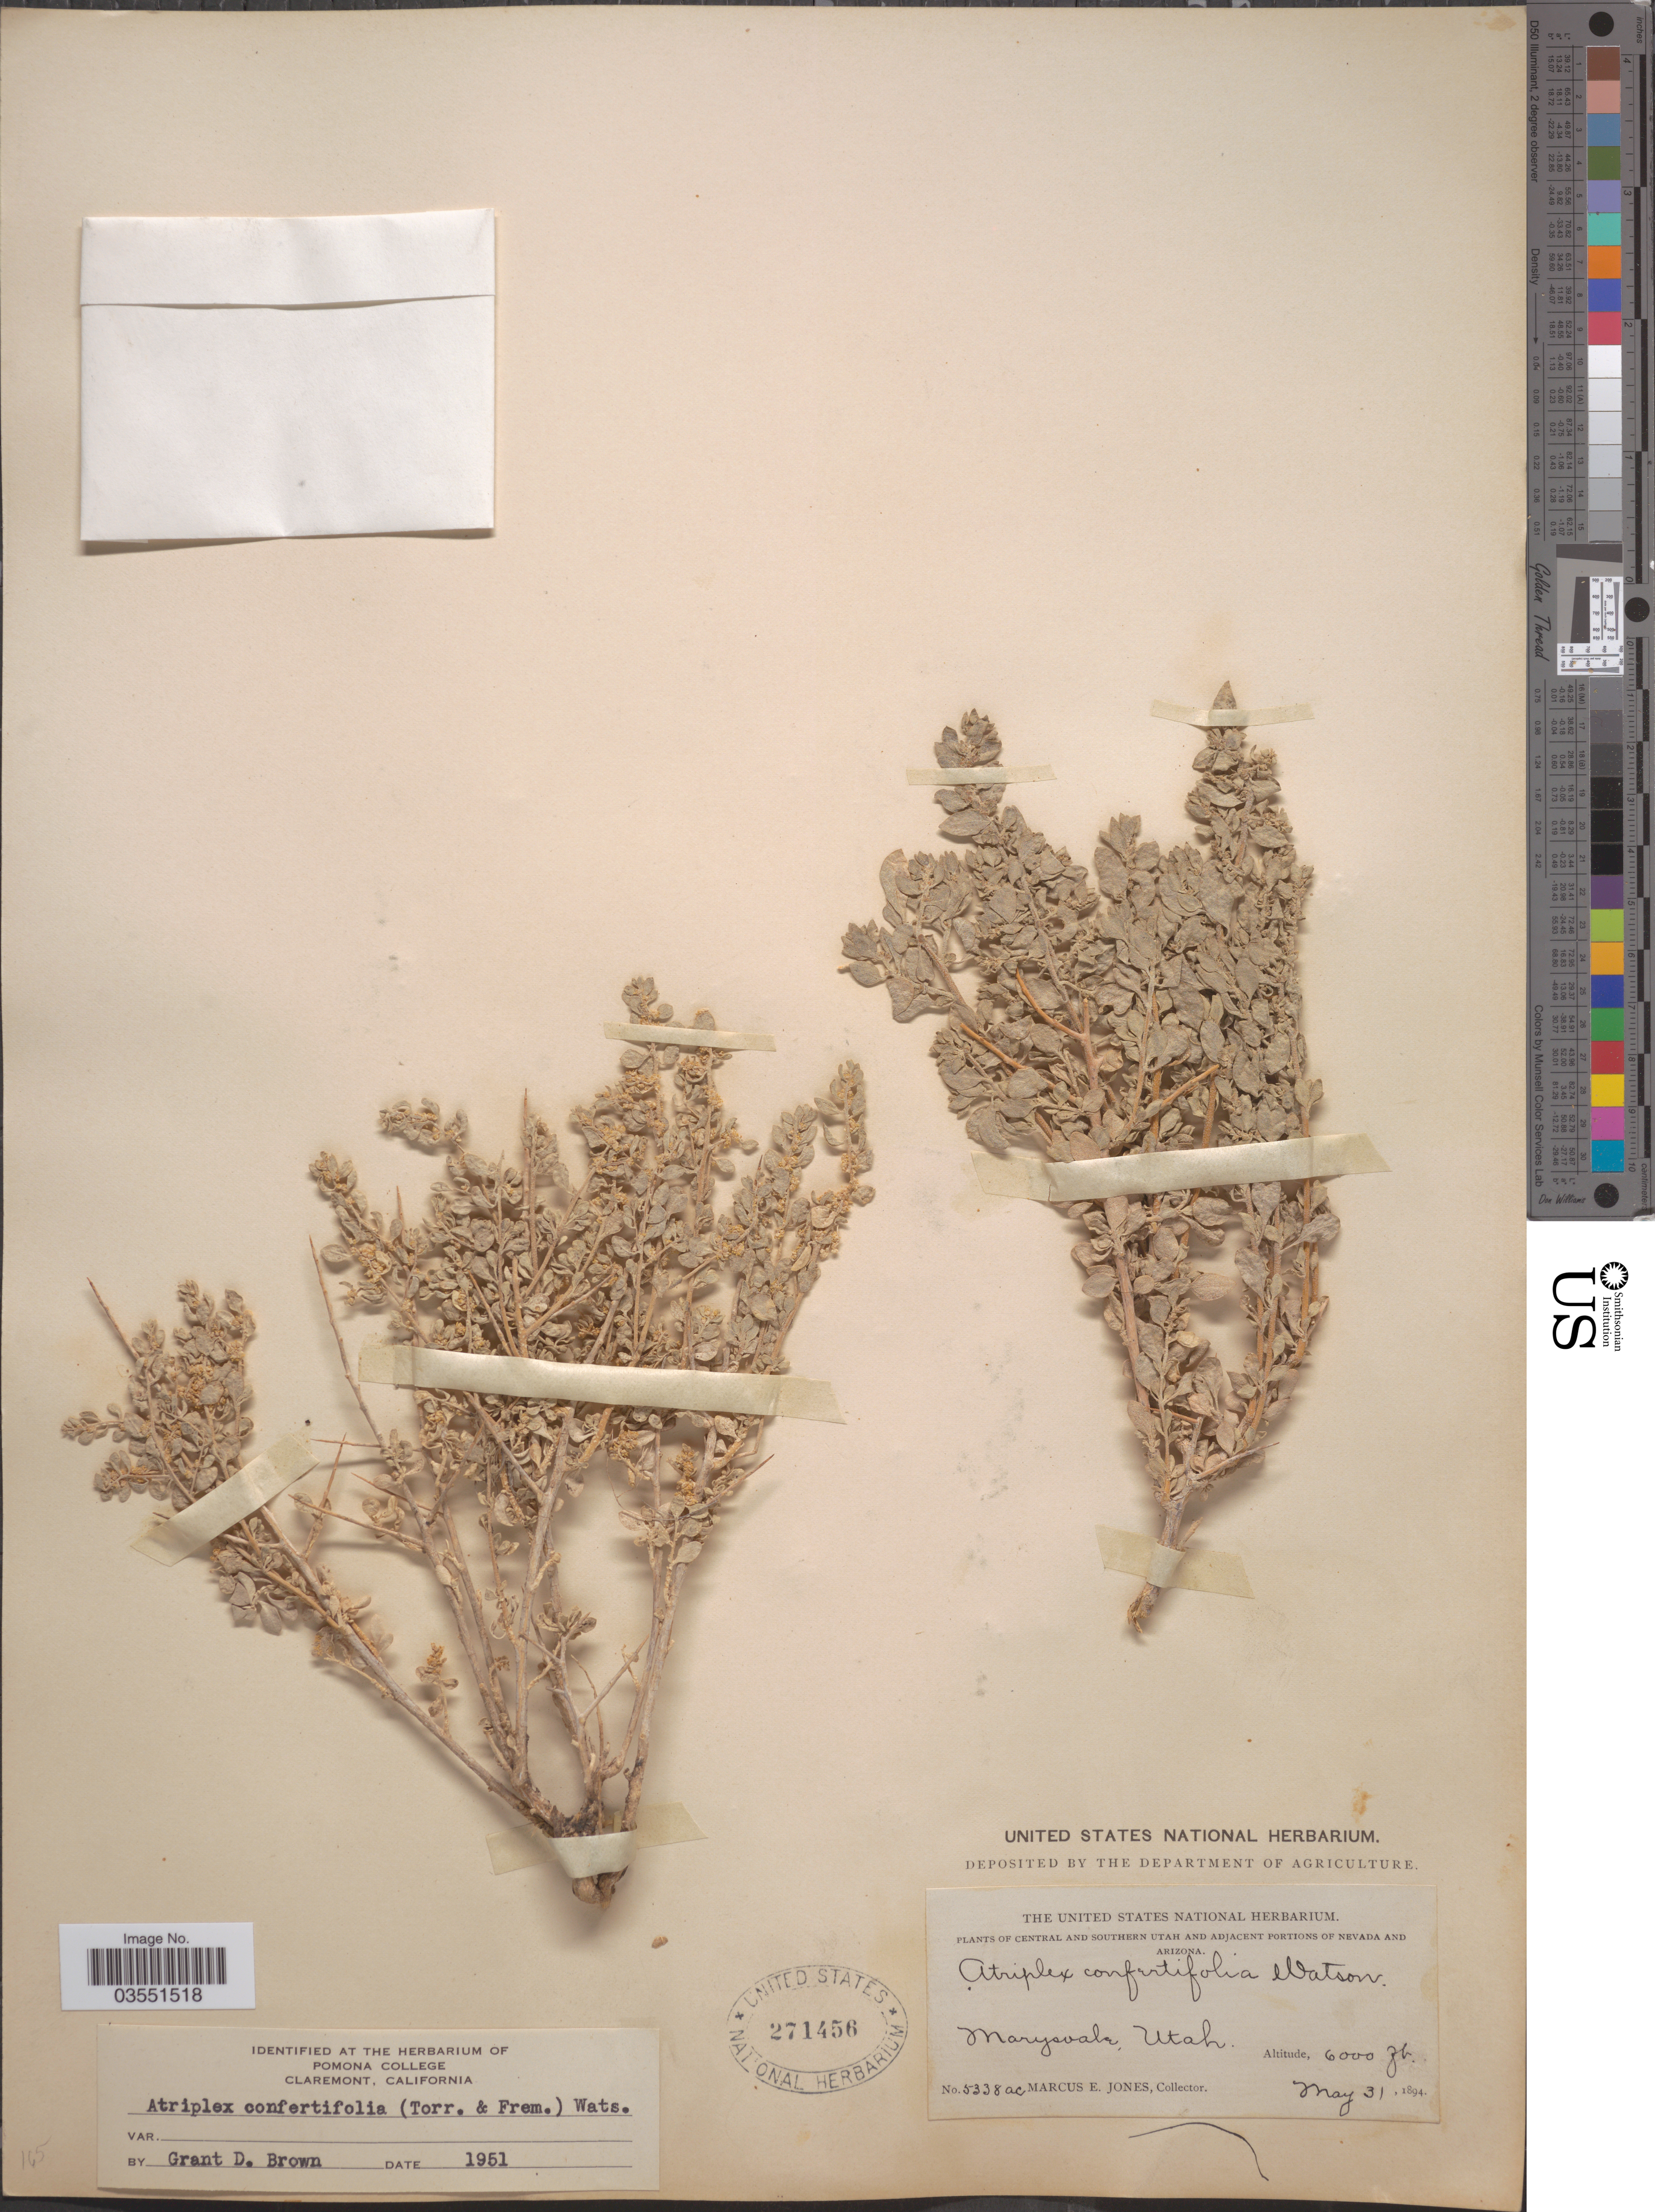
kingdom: Plantae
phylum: Tracheophyta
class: Magnoliopsida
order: Caryophyllales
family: Amaranthaceae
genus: Atriplex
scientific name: Atriplex confertifolia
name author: (Torr. & Frém.) S. Watson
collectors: M. E. Jones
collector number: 5338ac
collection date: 1894-05-31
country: United States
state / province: Utah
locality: Marysvale.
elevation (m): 1829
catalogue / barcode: US 271456